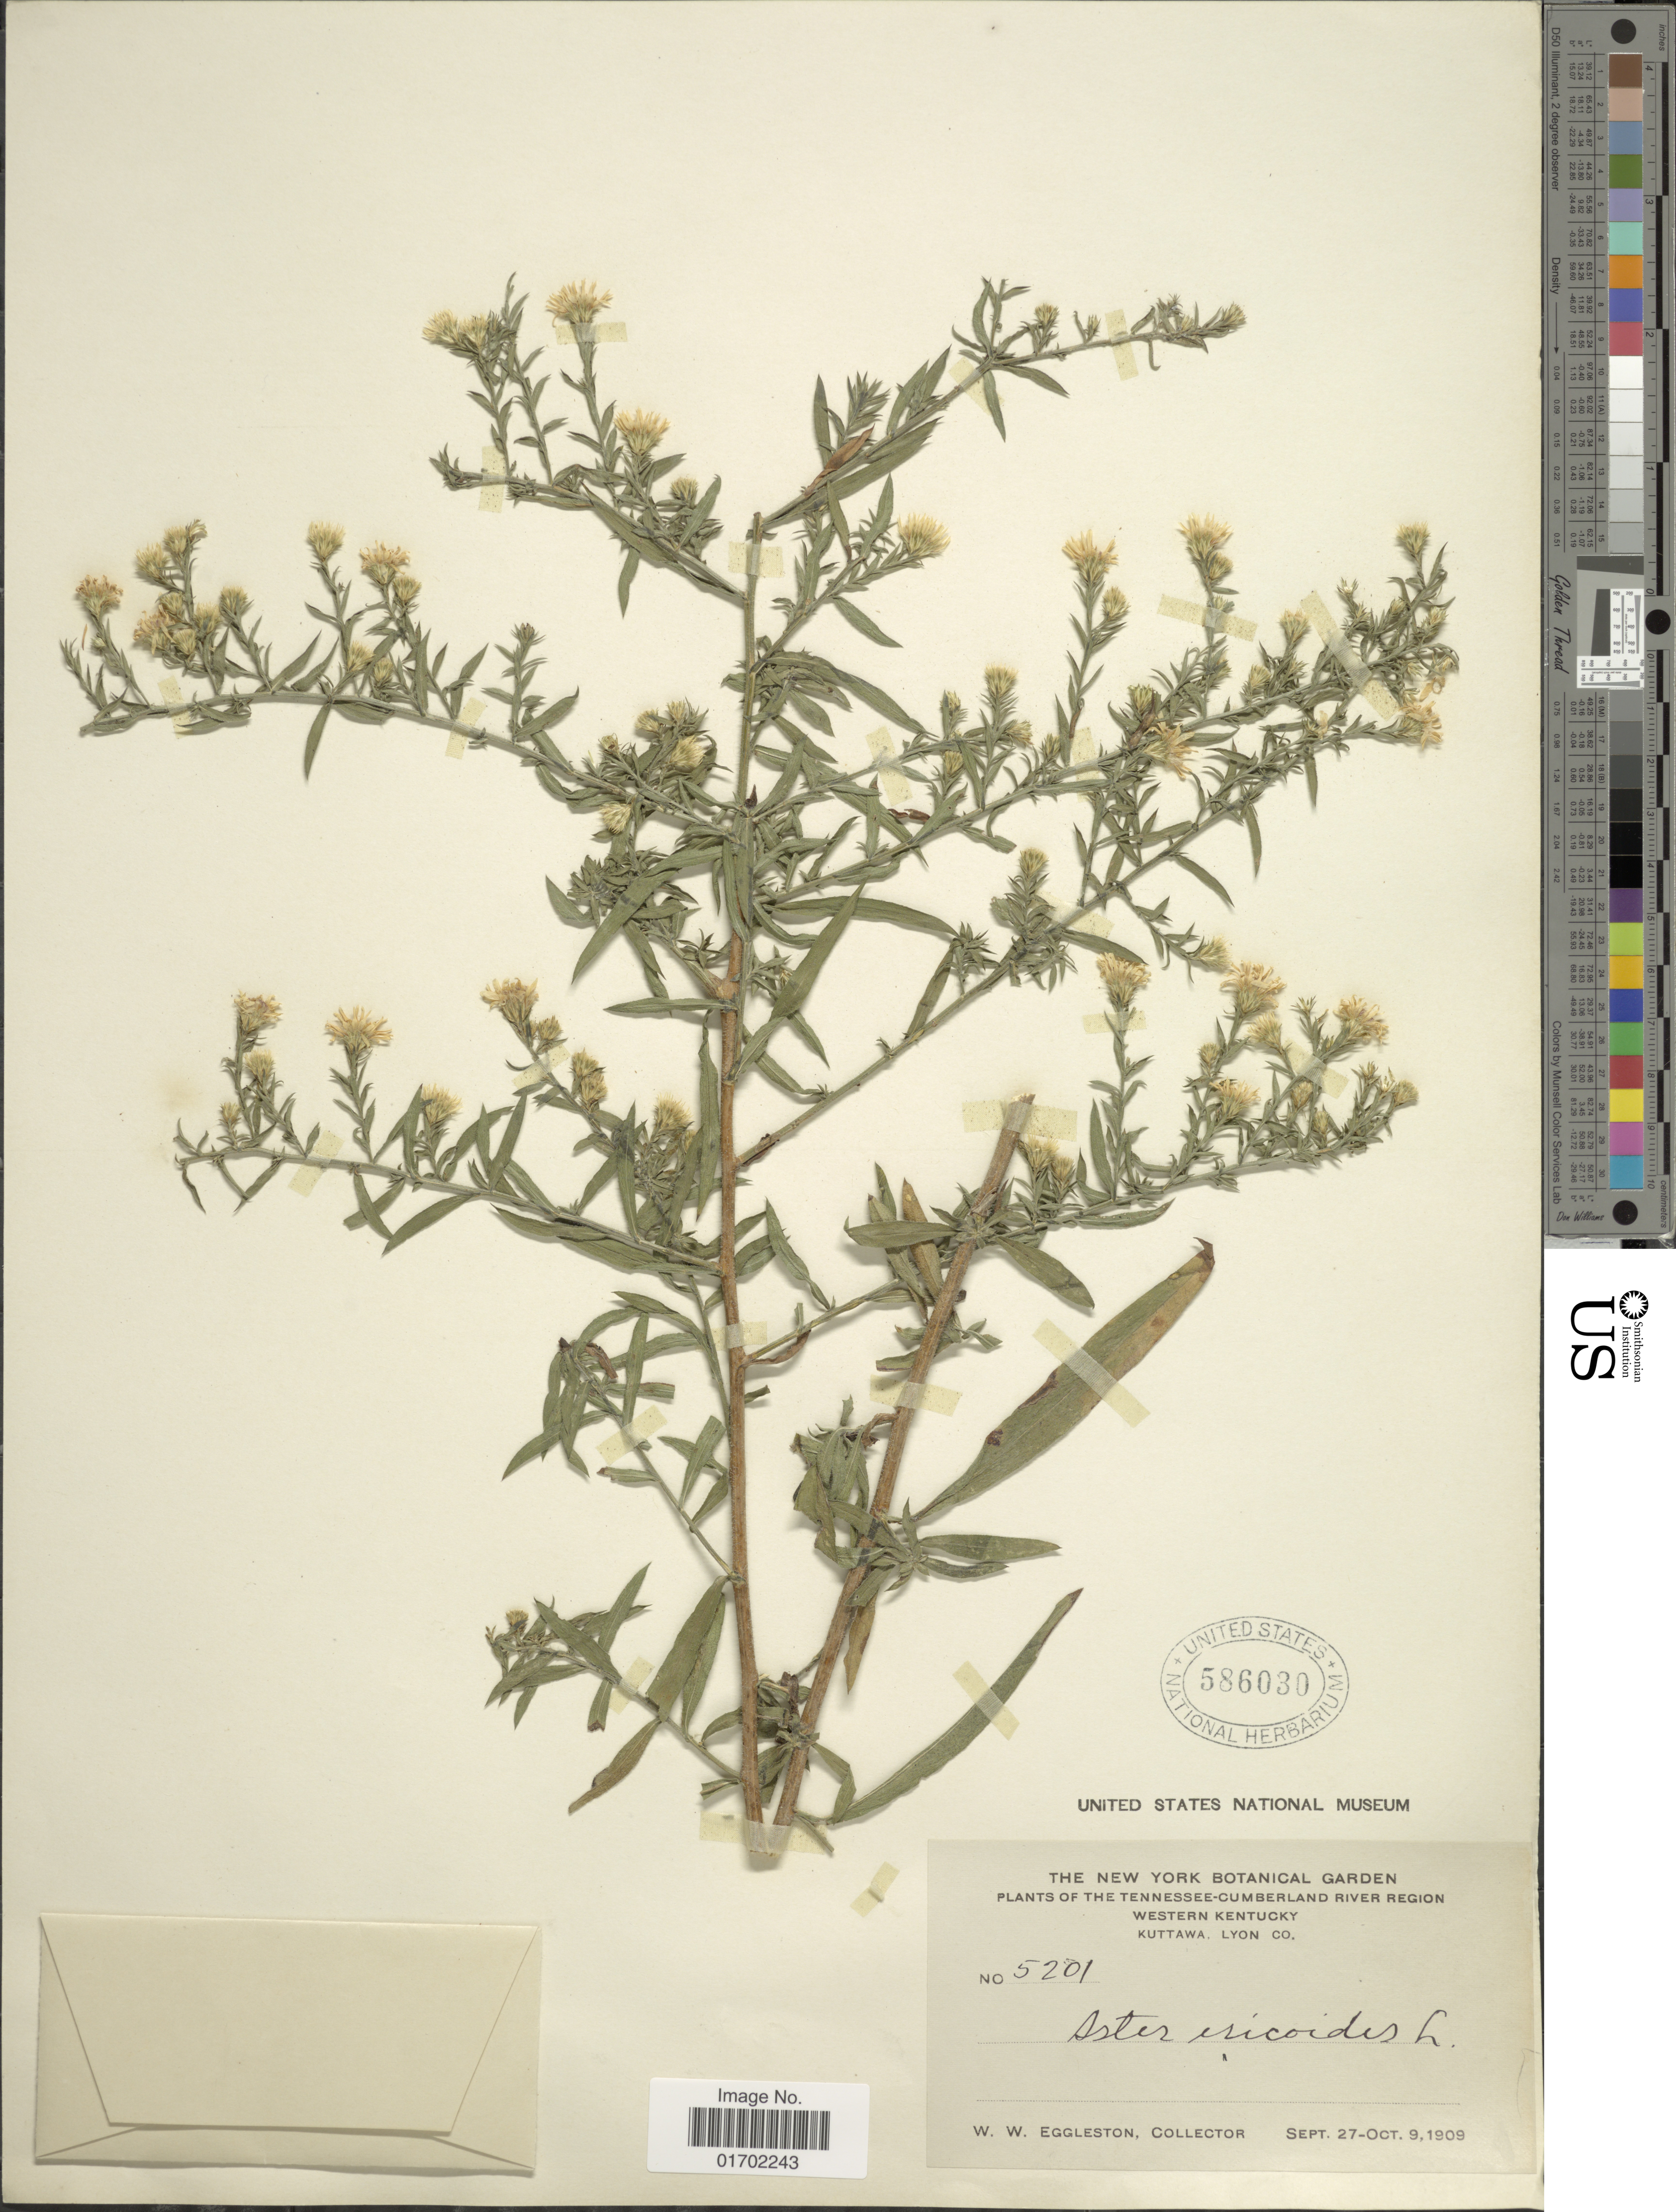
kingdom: Plantae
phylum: Tracheophyta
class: Magnoliopsida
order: Asterales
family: Asteraceae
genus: Symphyotrichum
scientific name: Symphyotrichum pilosum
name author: (Willd.) G.L. Nesom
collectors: W. W. Eggleston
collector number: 5201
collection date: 1909-09-27/1909-10-09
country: United States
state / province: Kentucky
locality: Tennessee-Cumberland River region, Western Kuntucky, KKuttawa, Lyon Co.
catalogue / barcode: US 586030